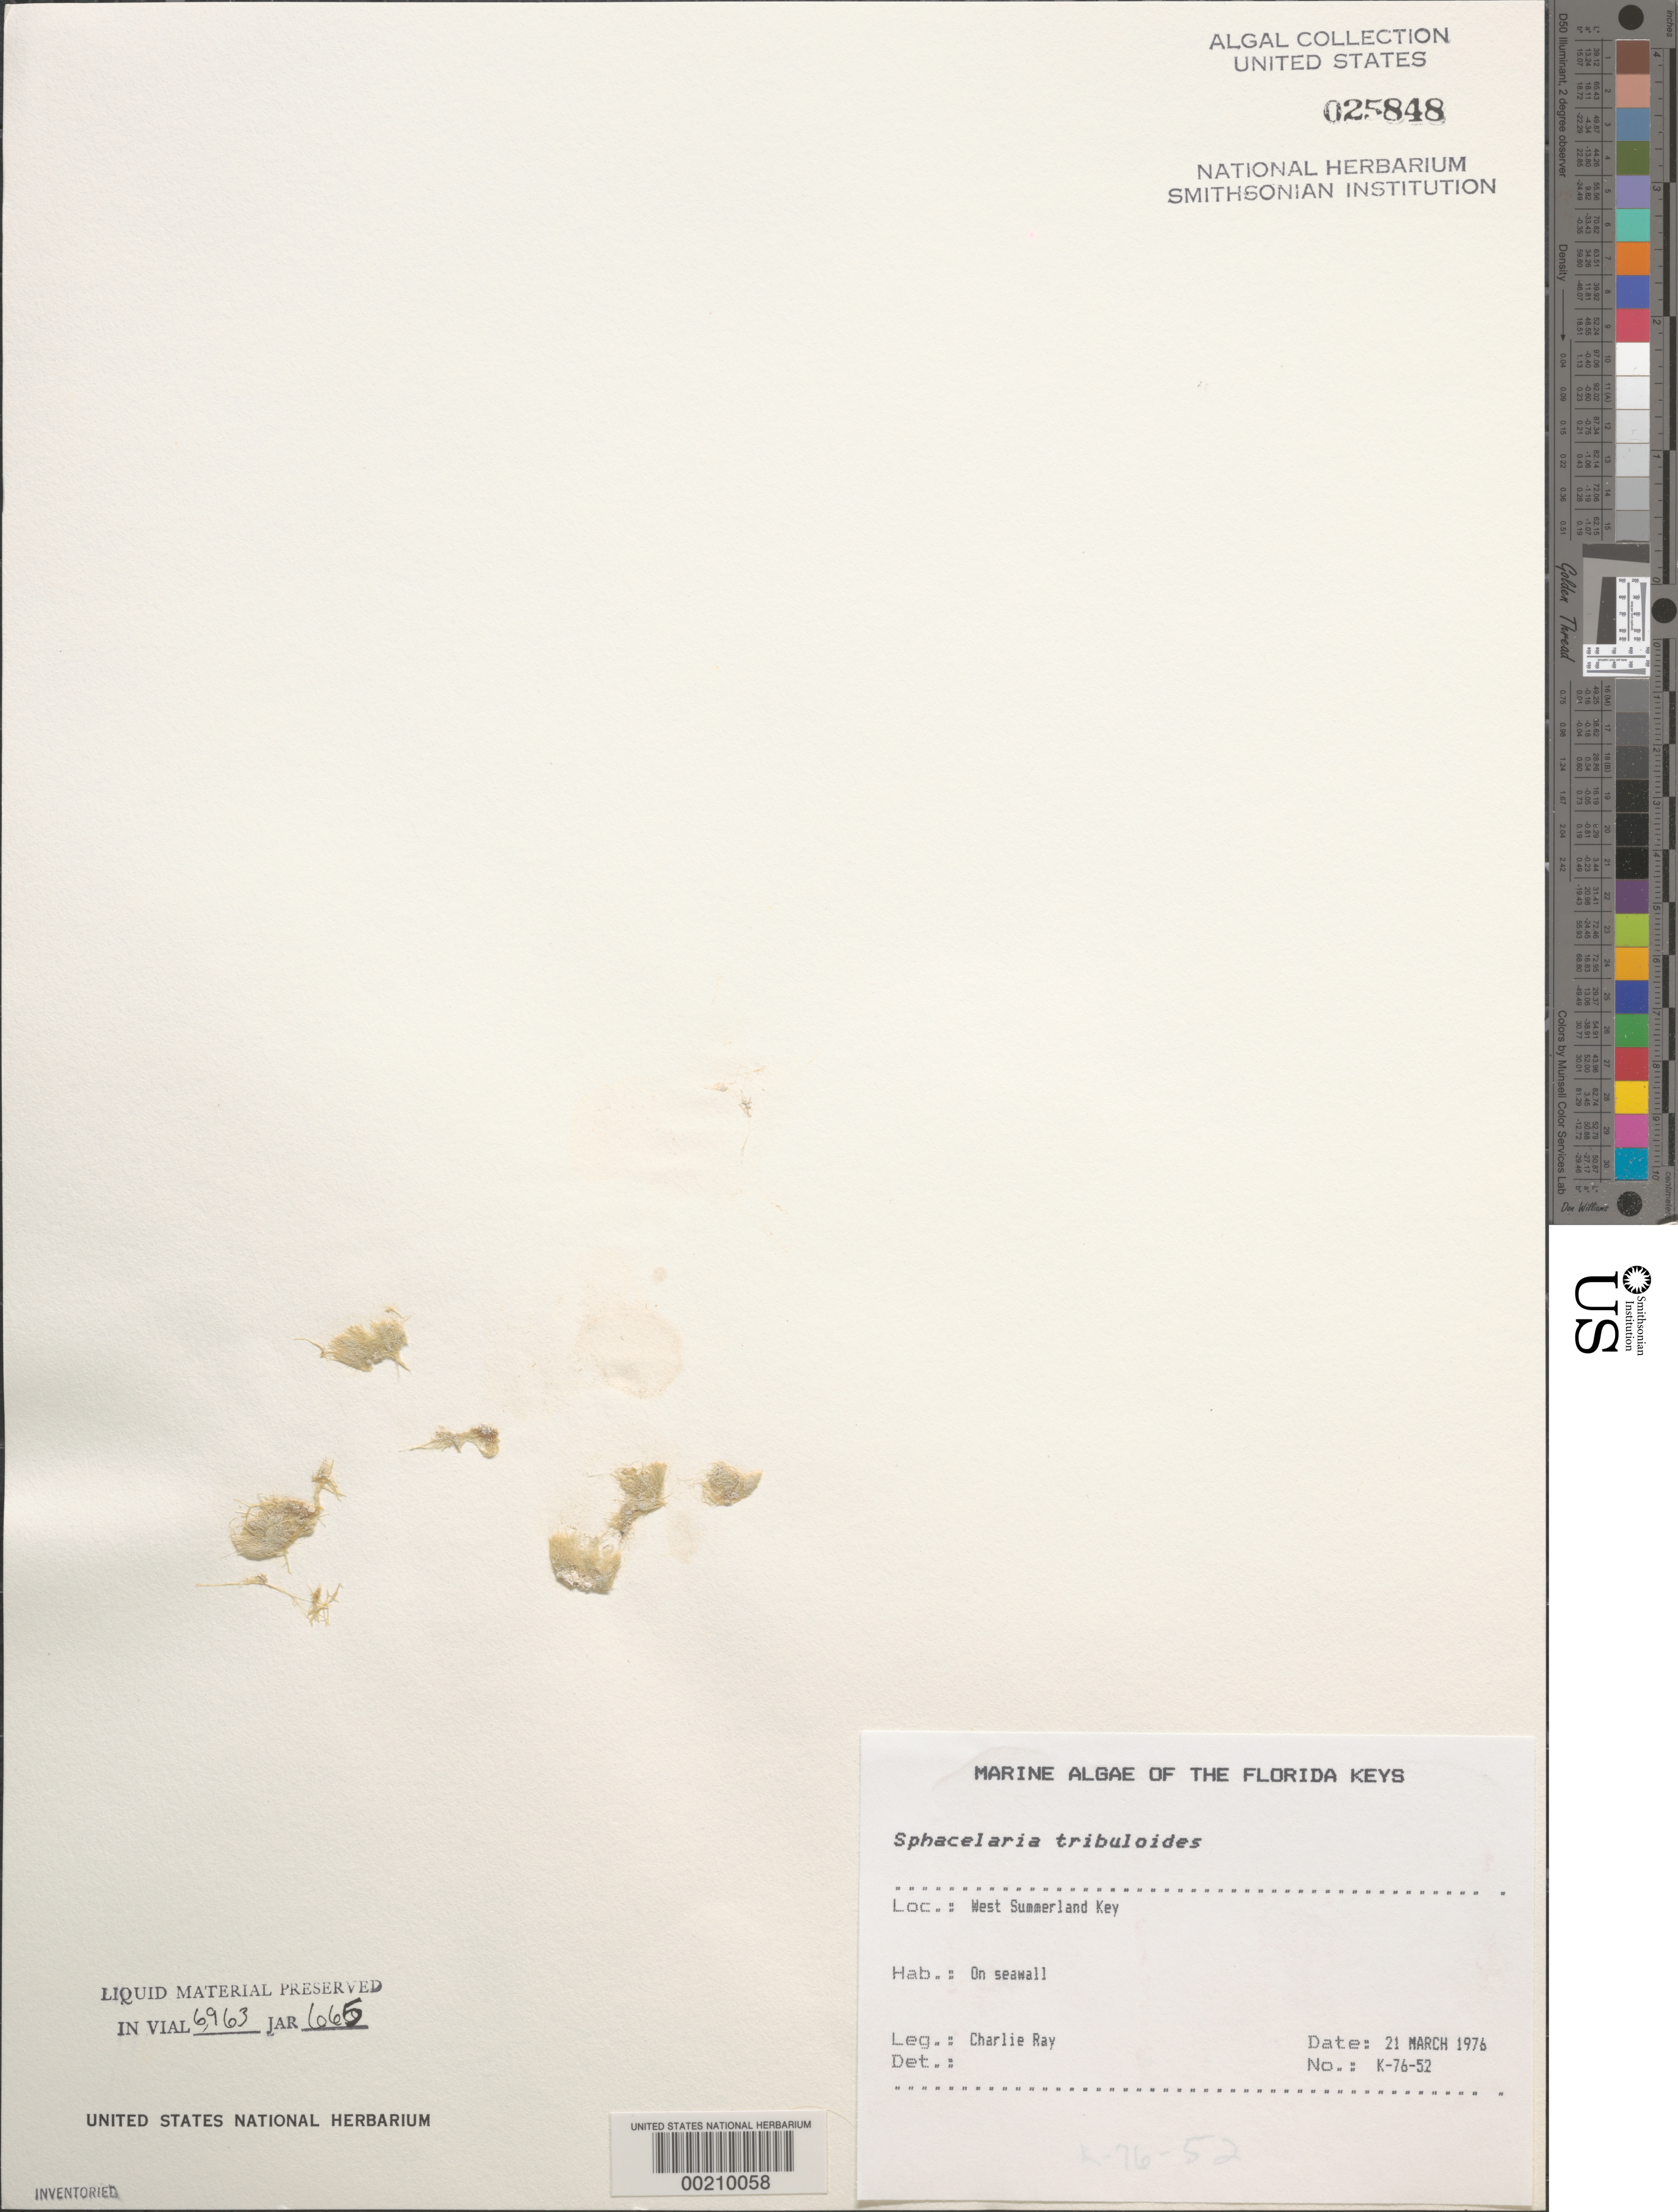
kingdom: Chromista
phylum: Ochrophyta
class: Phaeophyceae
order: Sphacelariales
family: Sphacelariaceae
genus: Sphacelaria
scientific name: Sphacelaria tribuloides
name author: Menegh.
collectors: C. Ray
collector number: K-76-52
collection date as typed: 21 Mar 1976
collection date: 1976-03-21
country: United States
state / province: Florida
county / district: Monroe County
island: West Summerland Key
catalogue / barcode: US 25848